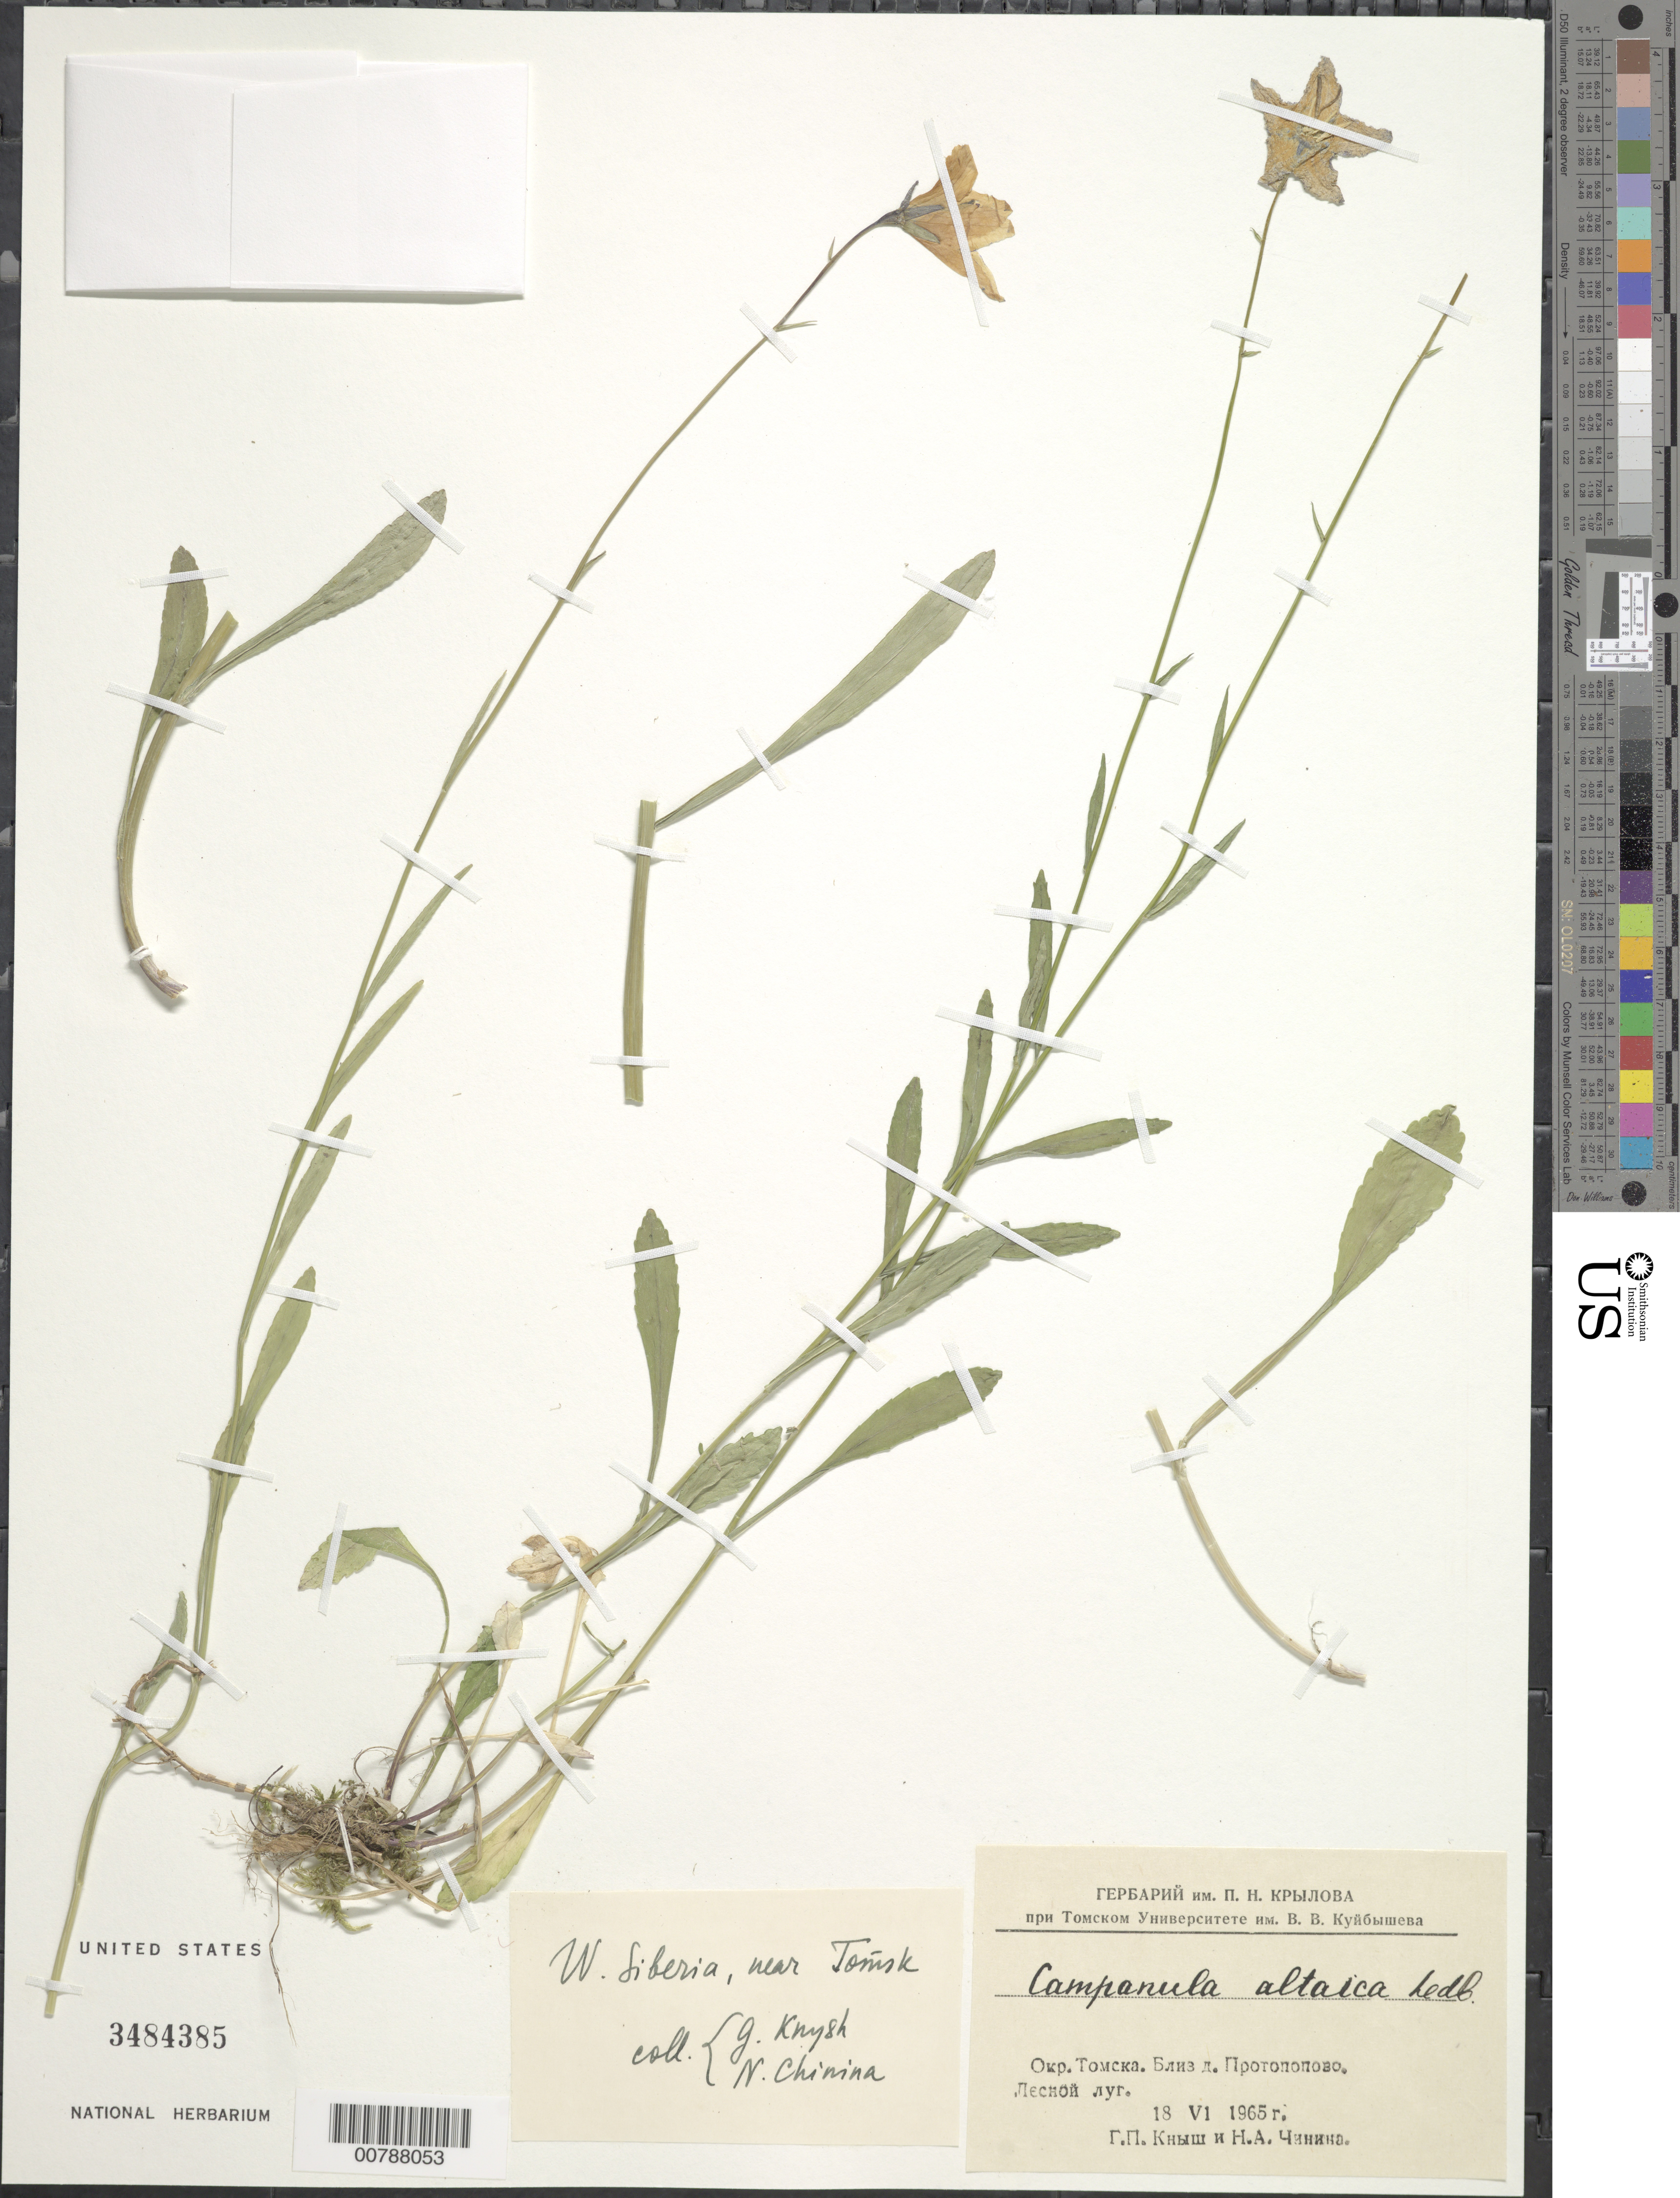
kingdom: Plantae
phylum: Tracheophyta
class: Magnoliopsida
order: Asterales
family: Campanulaceae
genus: Campanula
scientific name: Campanula altaica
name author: Ledeb.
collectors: G. Knysh & N. Chinina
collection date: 1965-06-18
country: Russian Federation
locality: W. Siberia, near Tomsk.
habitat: Forest meadow.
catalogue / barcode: US 3484385